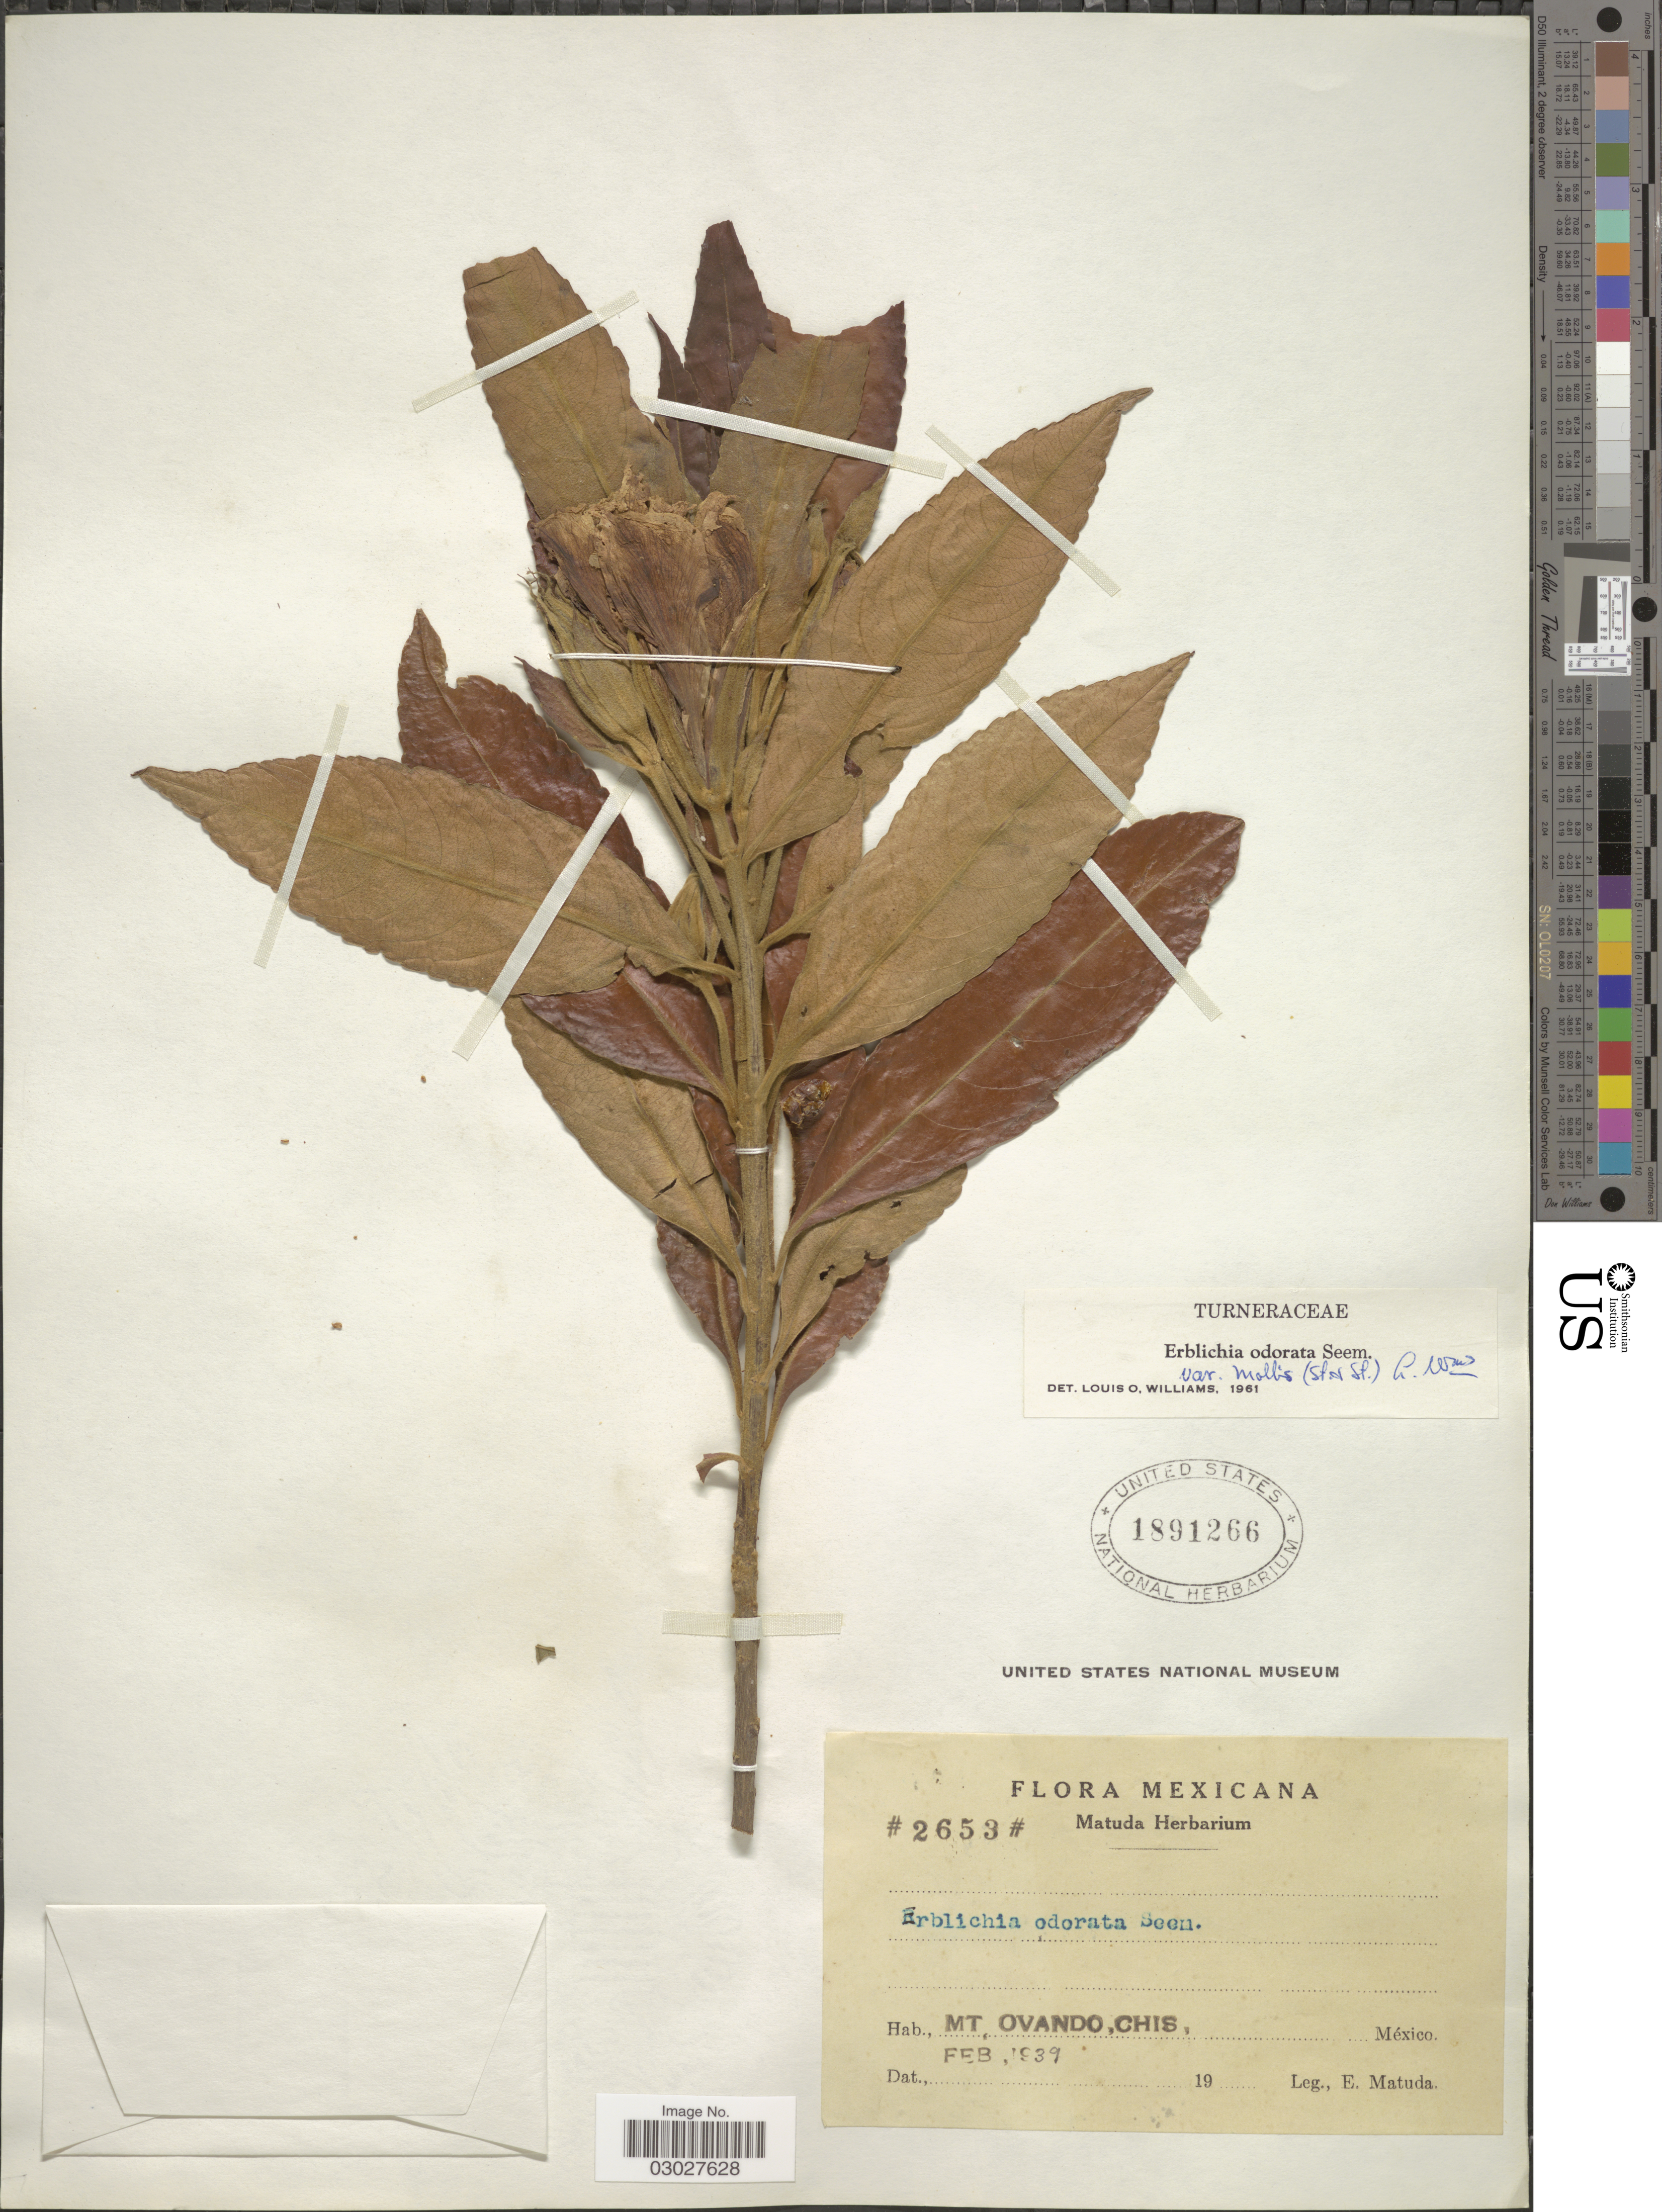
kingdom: Plantae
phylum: Tracheophyta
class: Magnoliopsida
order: Malpighiales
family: Turneraceae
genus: Erblichia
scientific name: Erblichia odorata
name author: Seem.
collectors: E. Matuda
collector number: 2653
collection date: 1939-02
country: Mexico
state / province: Chiapas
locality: Mt. Ovando.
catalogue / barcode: US 1891266